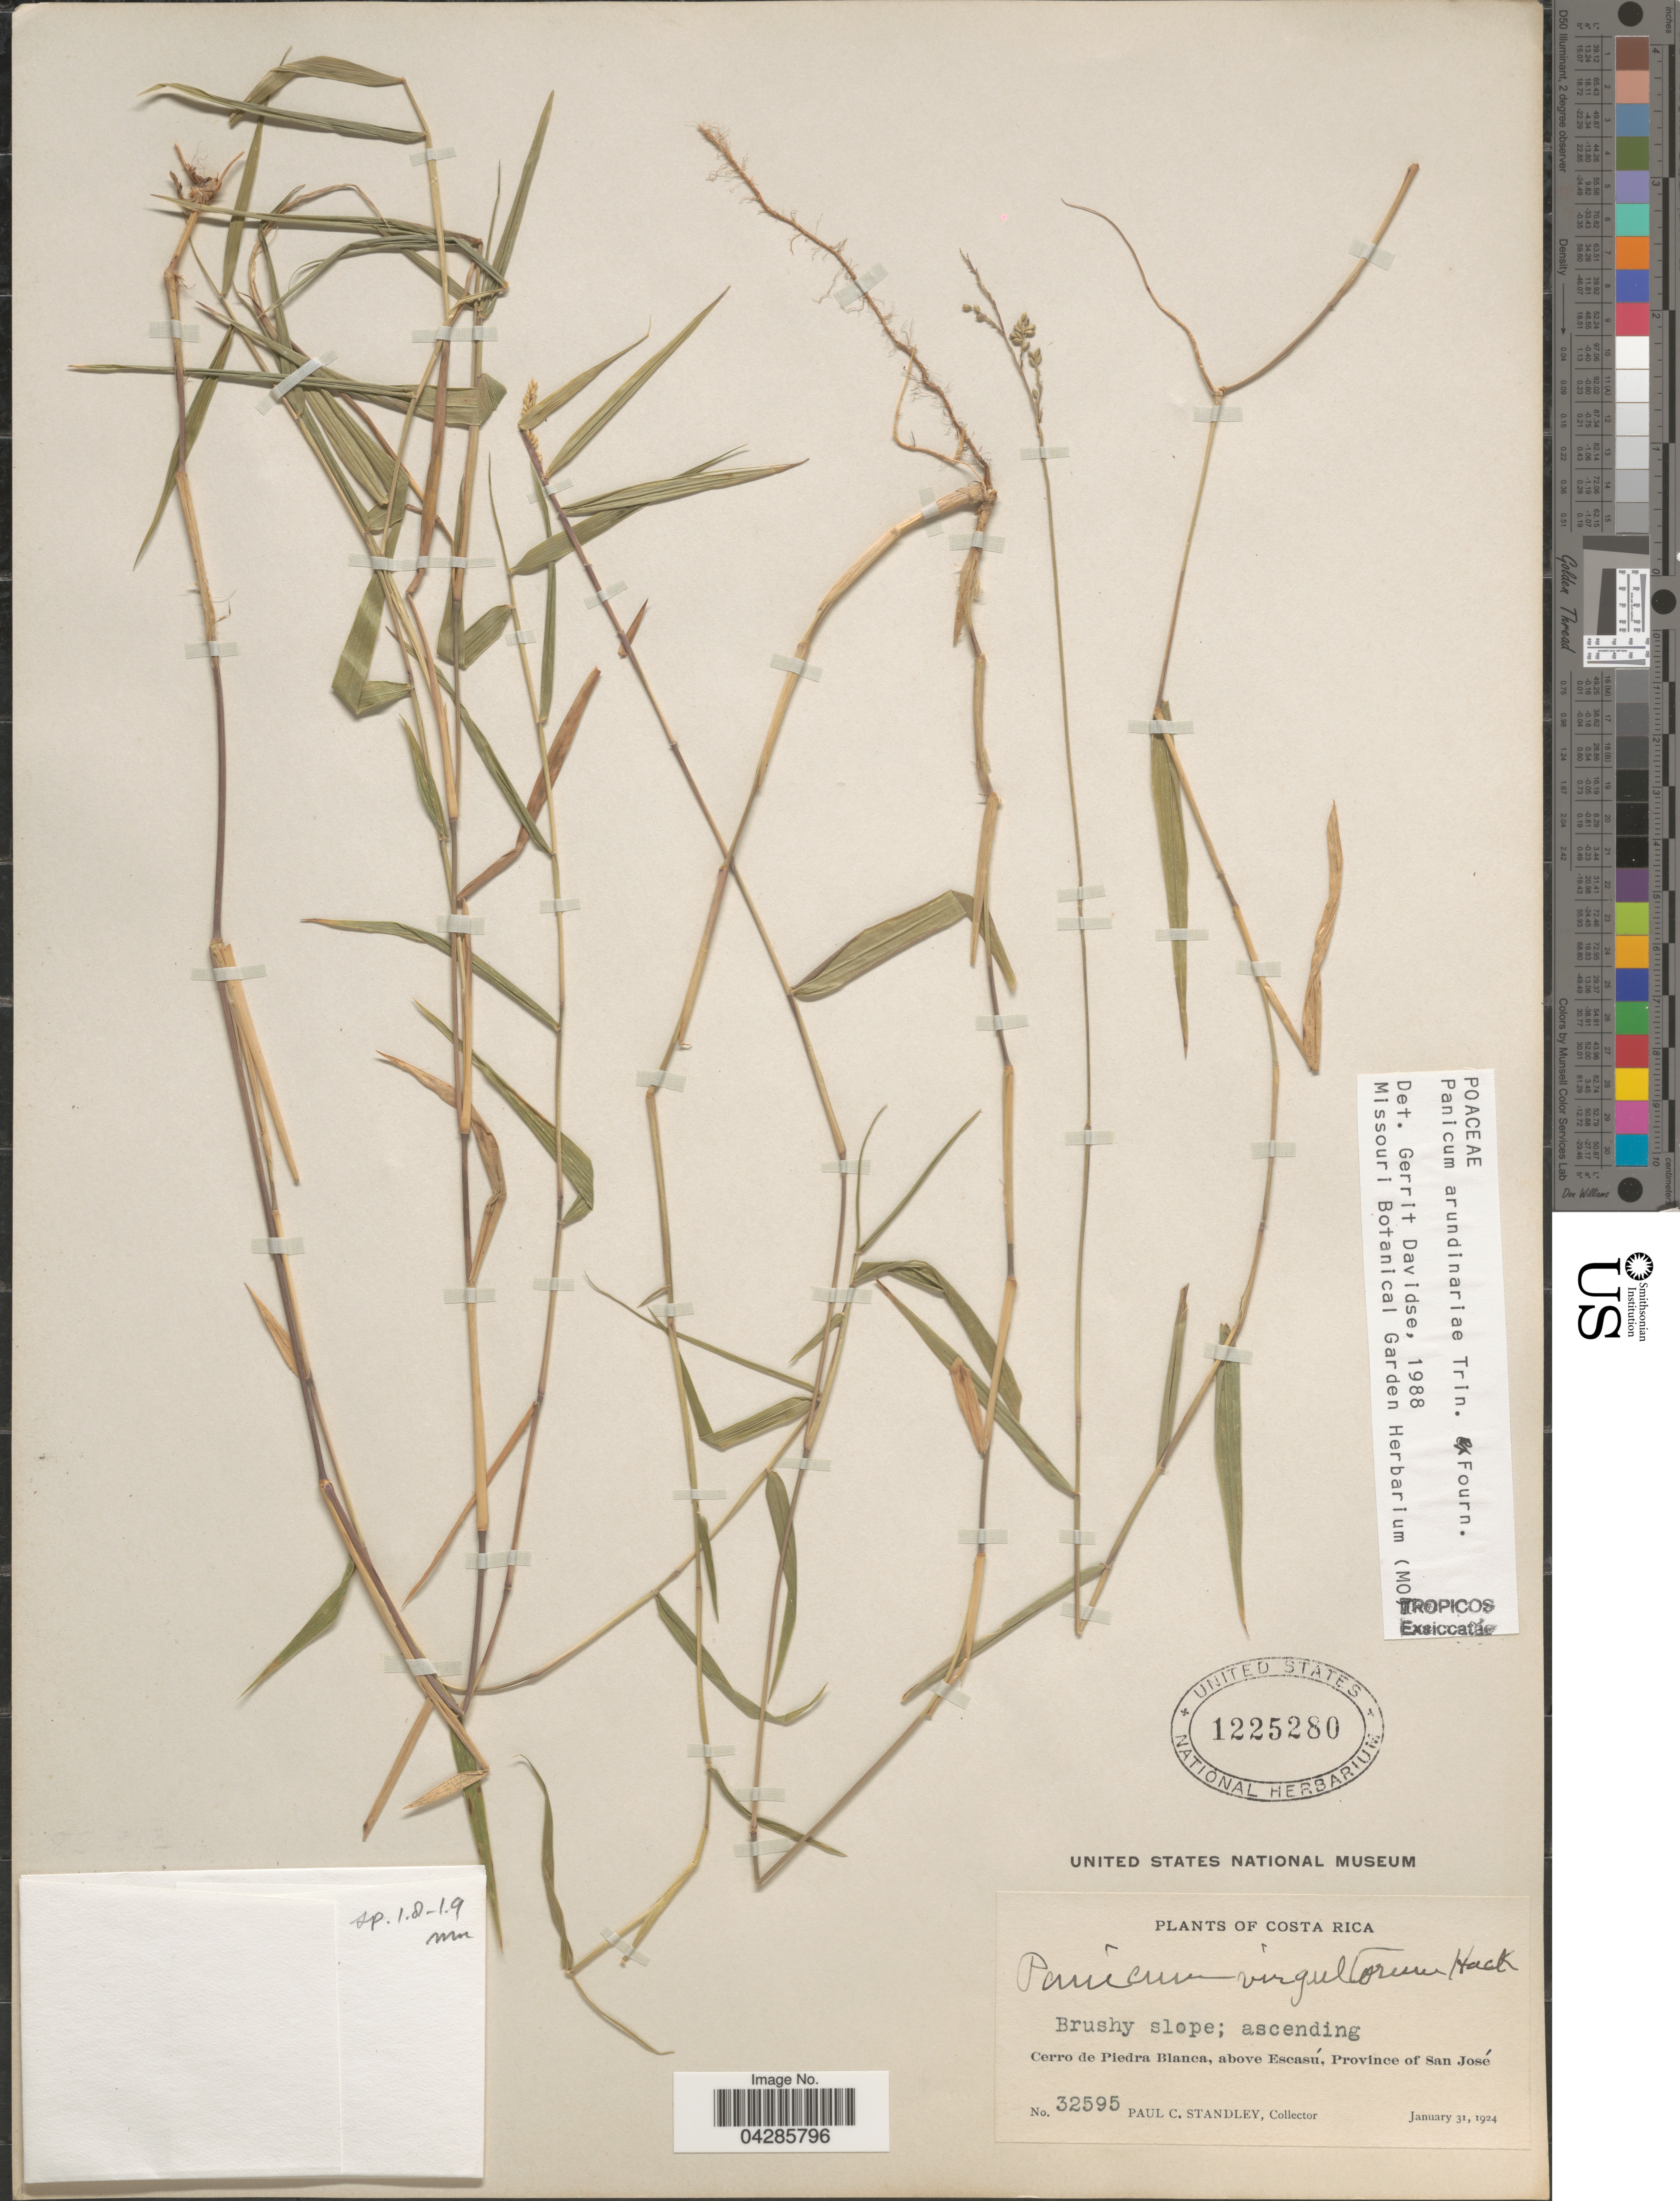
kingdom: Plantae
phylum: Tracheophyta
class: Liliopsida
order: Poales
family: Poaceae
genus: Morronea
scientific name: Morronea arundinariae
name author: (Trin. ex E. Fourn.) Zuloaga & Scataglini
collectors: P. C. Standley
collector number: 32595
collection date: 1924-01-31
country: Costa Rica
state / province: San José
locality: Cerro de Piedra Blanca, above Escasú, Province of San José.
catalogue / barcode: US 1225280